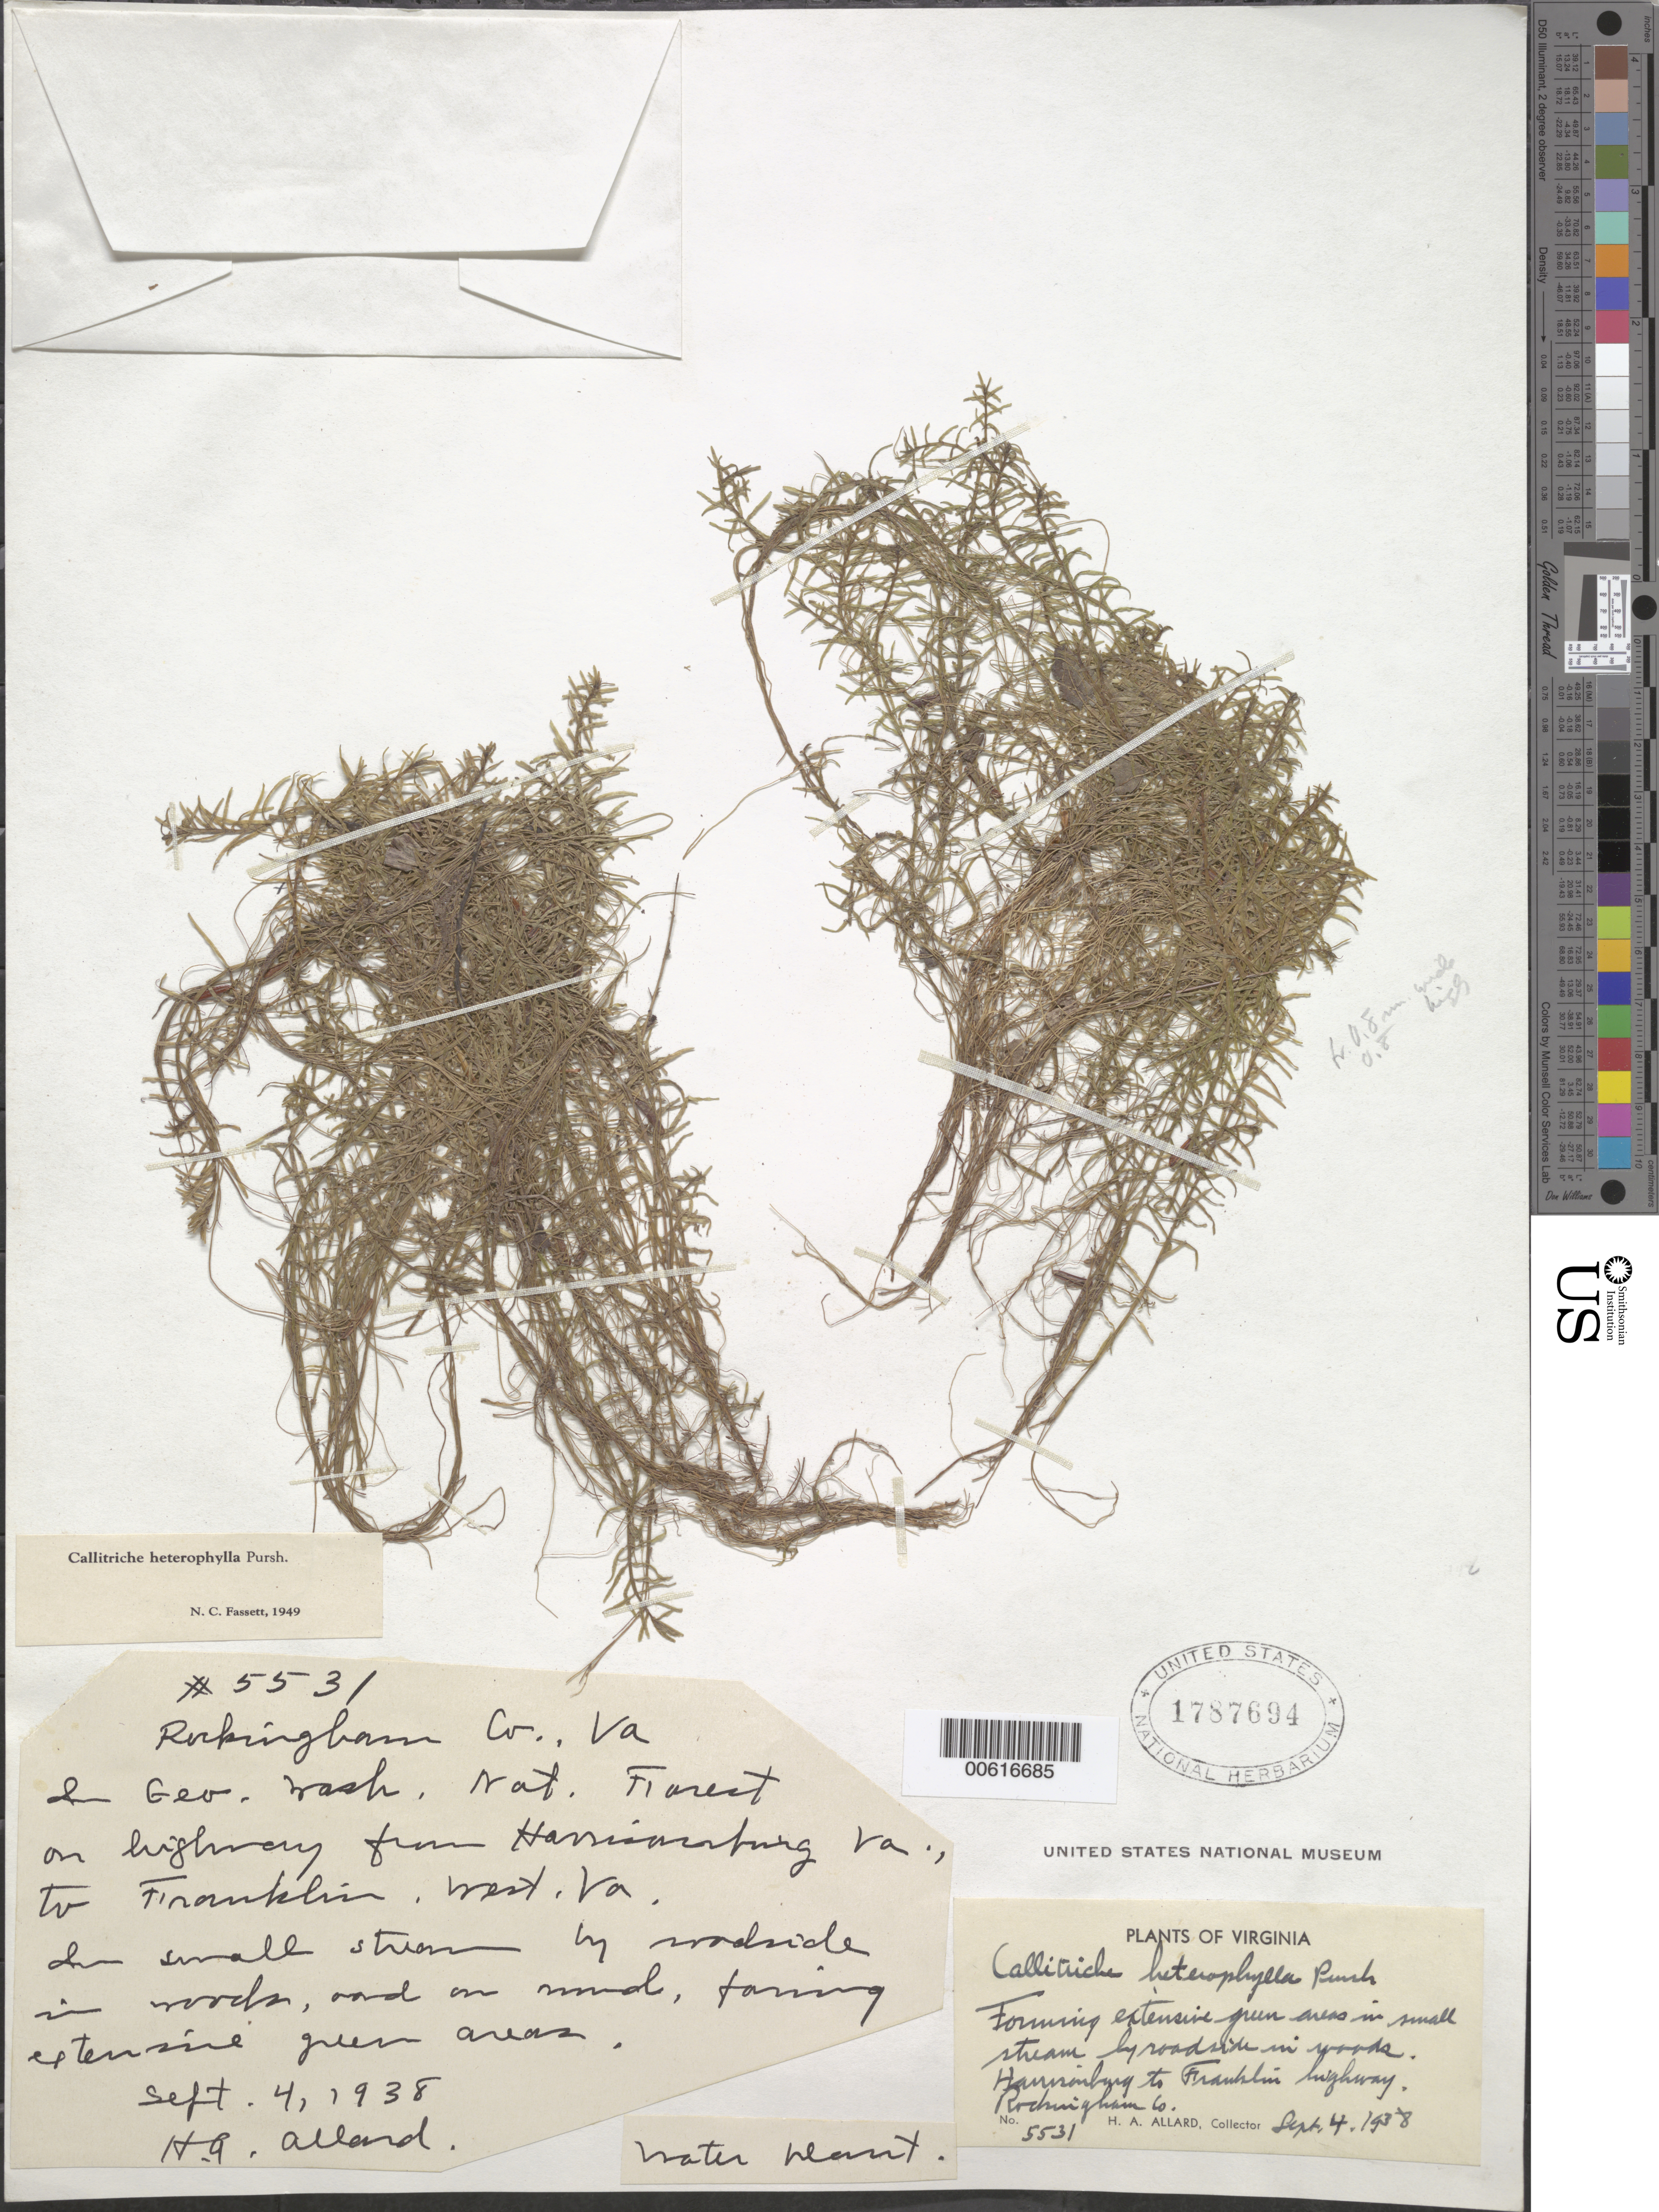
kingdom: Plantae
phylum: Tracheophyta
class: Magnoliopsida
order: Lamiales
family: Plantaginaceae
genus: Callitriche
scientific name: Callitriche heterophylla Pursh emend. Darby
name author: Pursh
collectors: H. A. Allard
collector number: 5531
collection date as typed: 04 Sep 1938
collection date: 1938-09-04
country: United States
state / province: Virginia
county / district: Rockingham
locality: Harrisonburg to Franklin Highway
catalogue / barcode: US 1787694